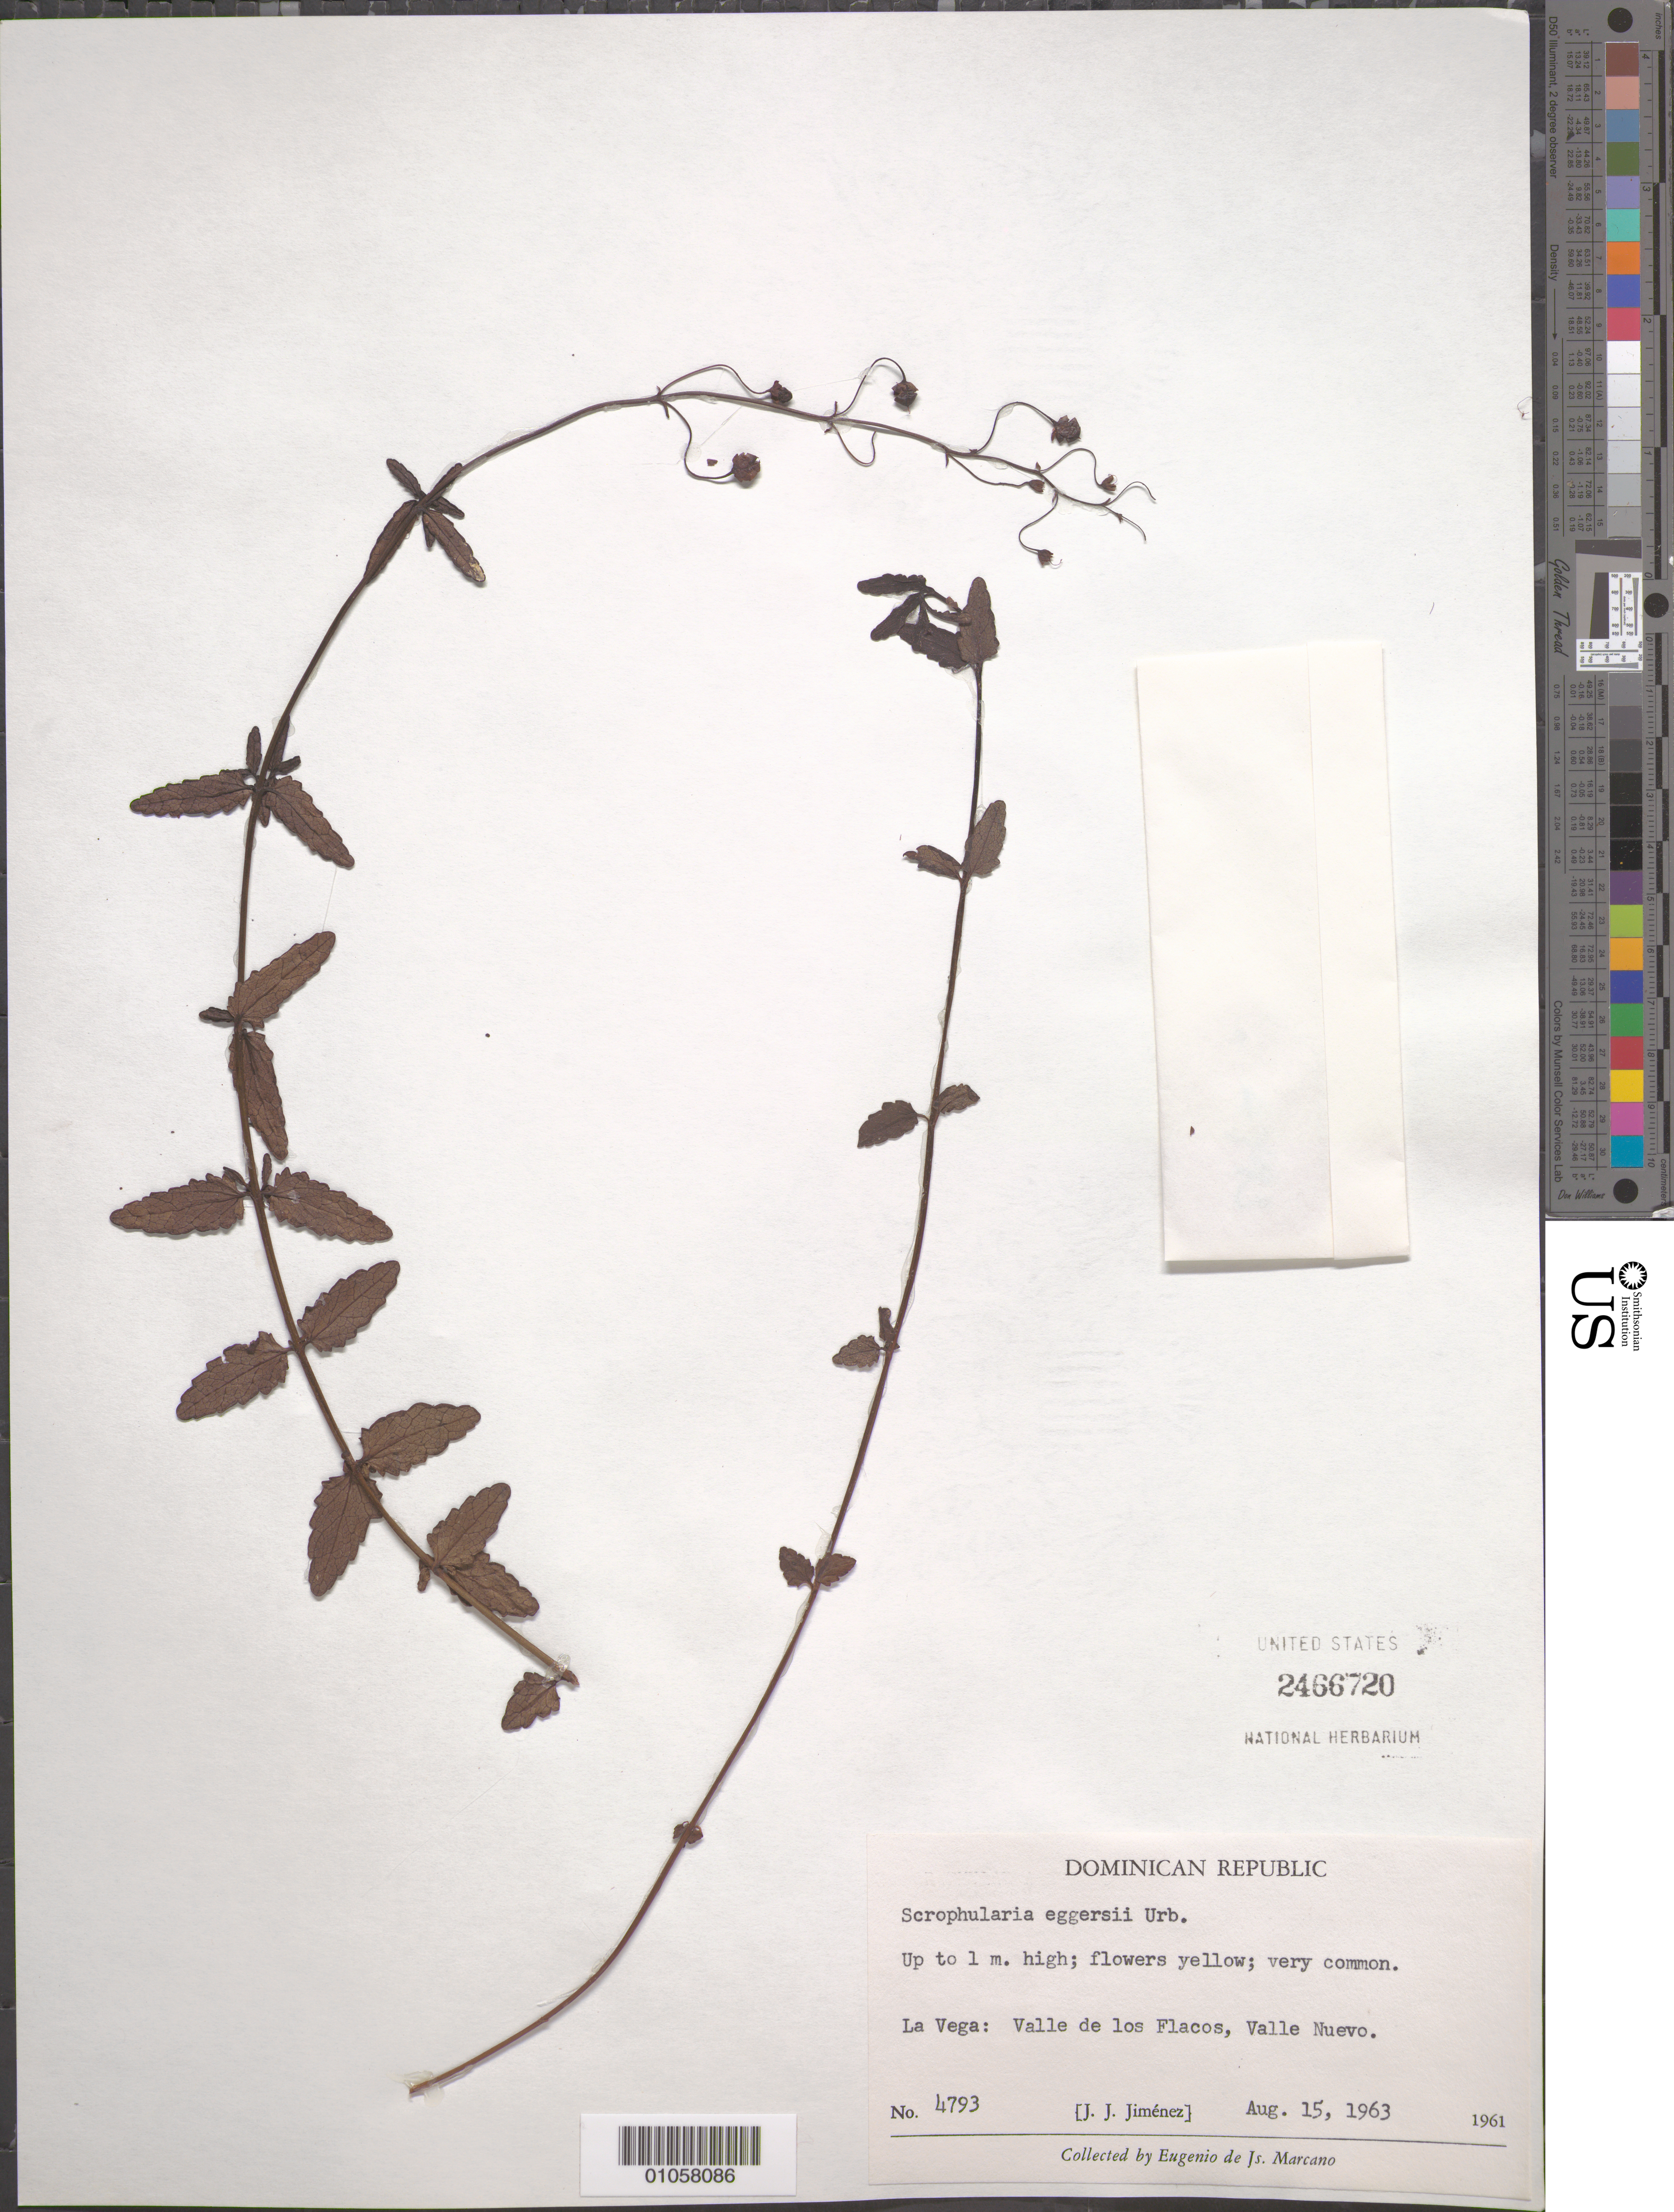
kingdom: Plantae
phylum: Tracheophyta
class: Magnoliopsida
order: Lamiales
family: Scrophulariaceae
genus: Scrophularia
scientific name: Scrophularia eggersii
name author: Urb.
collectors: E. J. Marcano F. & J. J. Jiménez Almonte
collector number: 4793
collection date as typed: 15 Aug 1961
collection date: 1961-08-15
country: Dominican Republic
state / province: La Vega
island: Hispaniola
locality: Valle Nuevo, Valle de los Flacos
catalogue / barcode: US 2466720